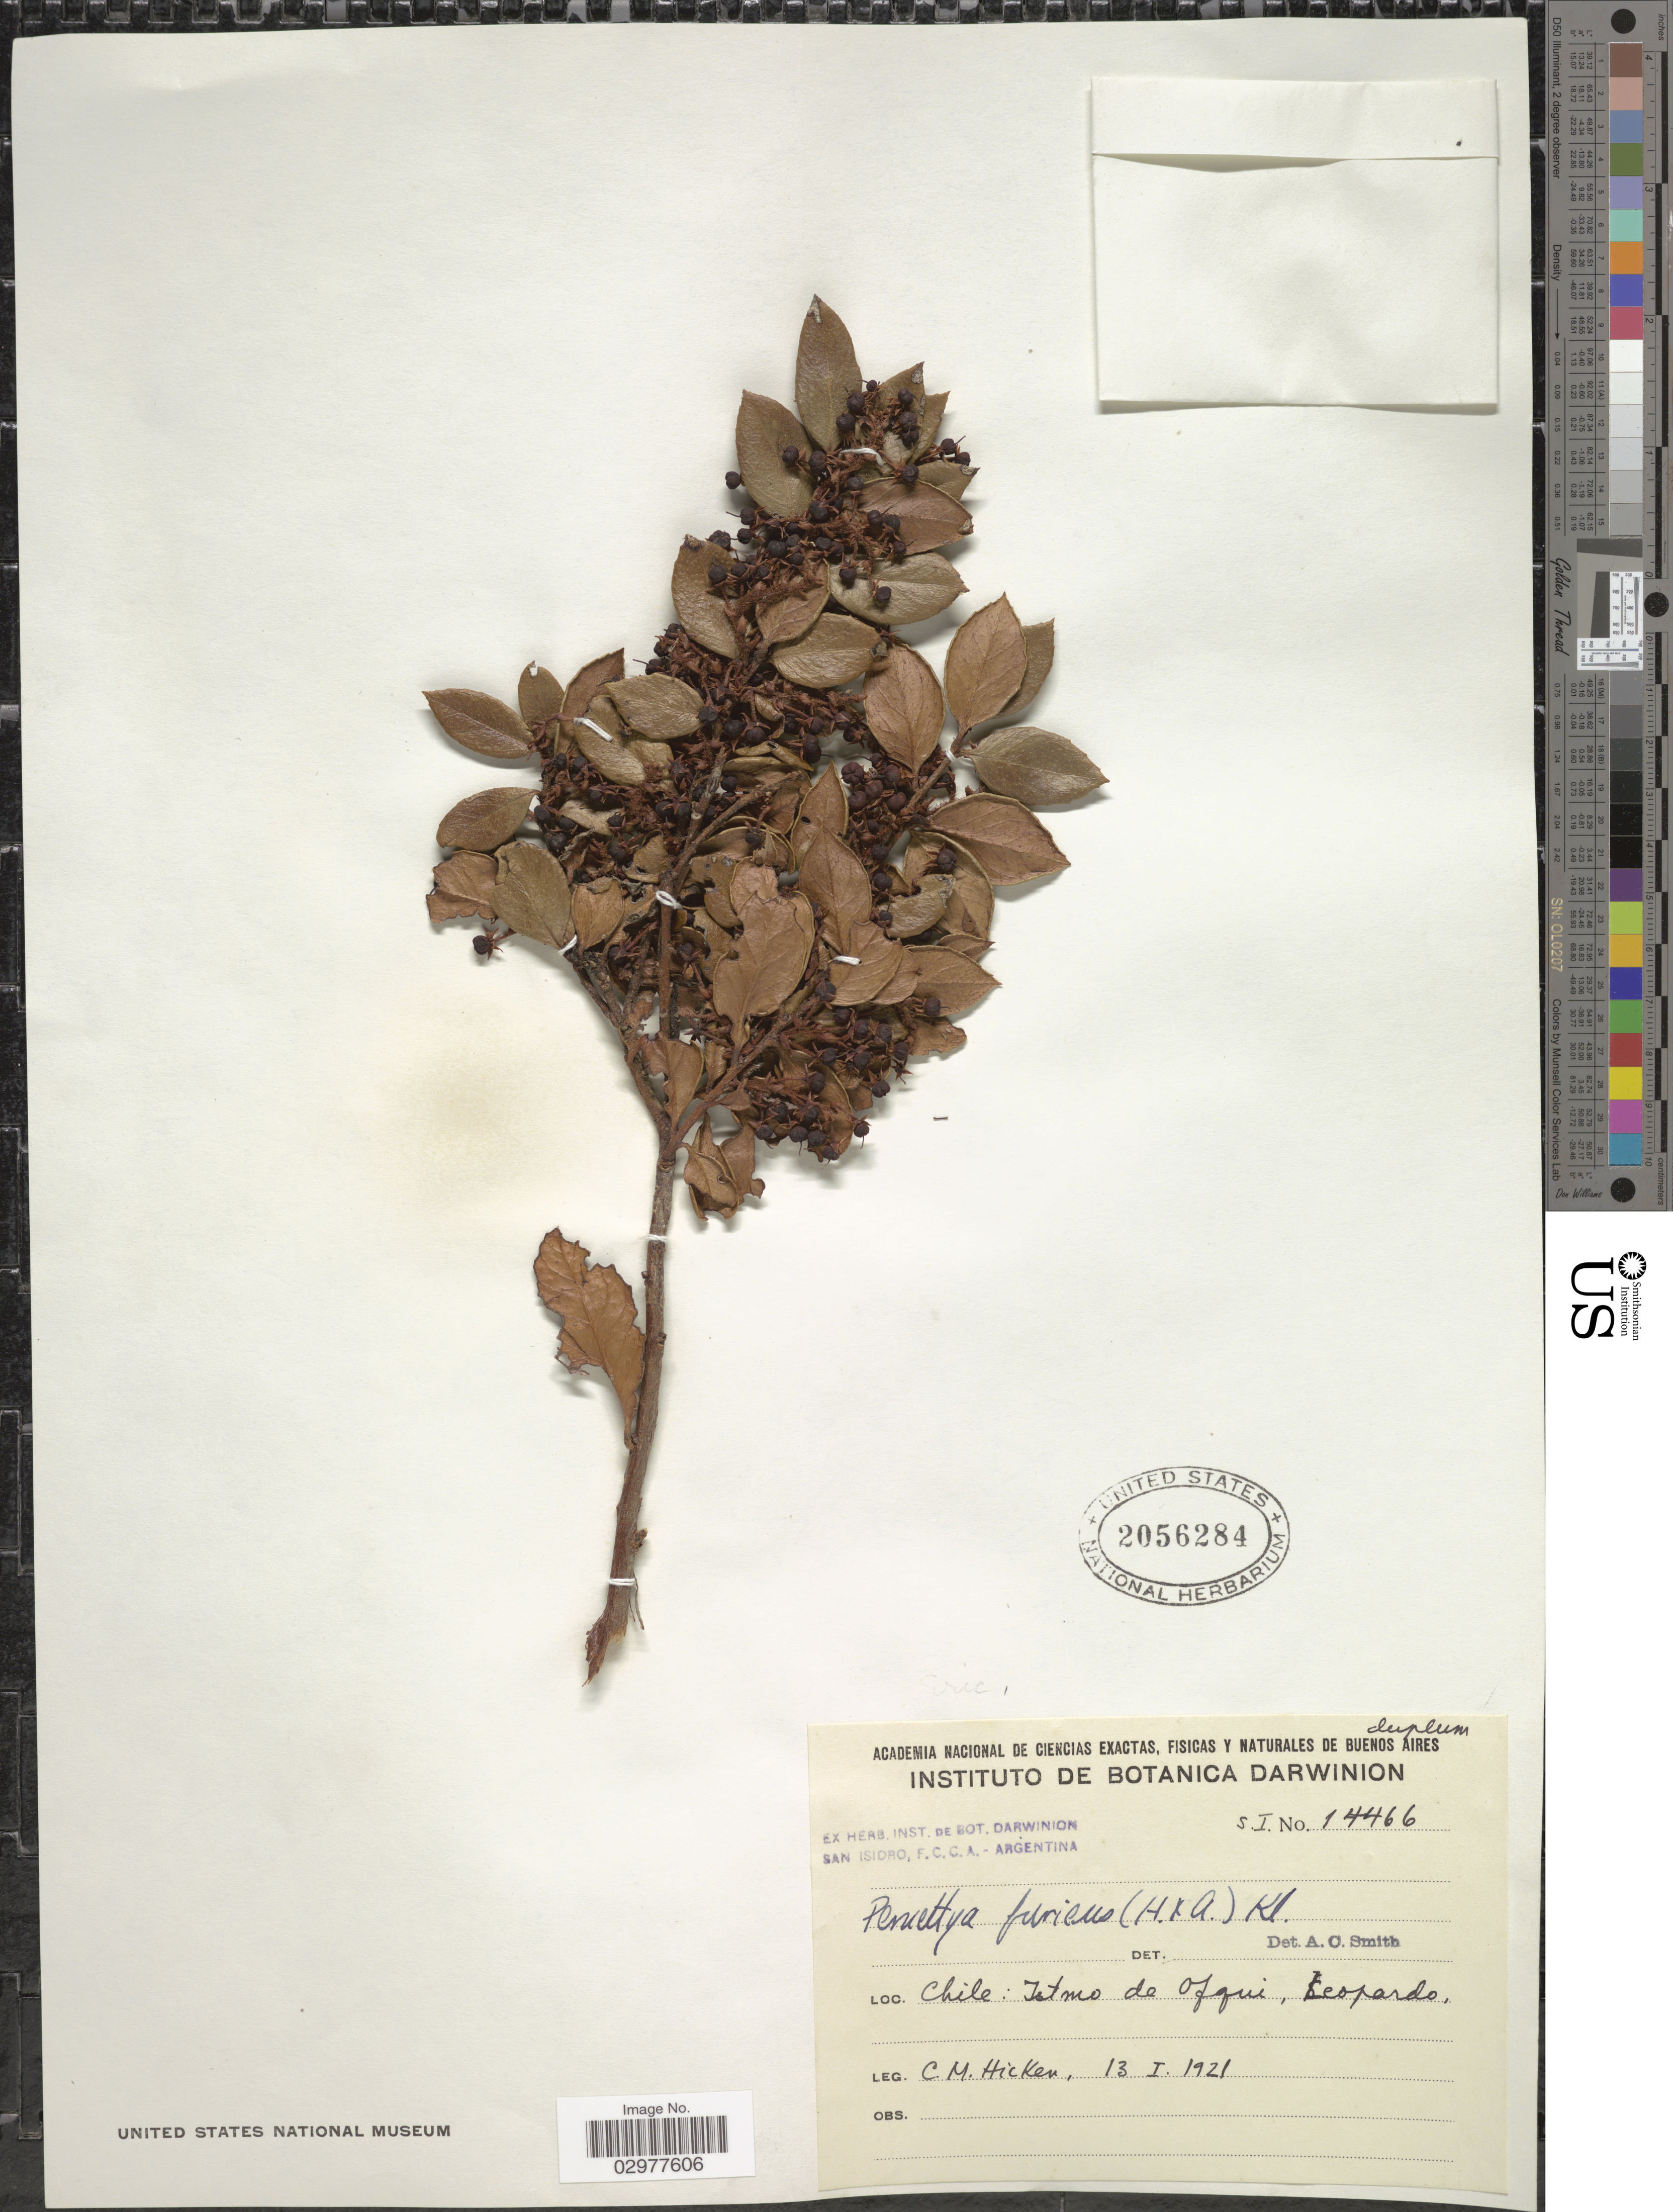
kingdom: Plantae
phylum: Tracheophyta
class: Magnoliopsida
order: Ericales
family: Ericaceae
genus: Pernettya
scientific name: Pernettya furiens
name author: (Hook.) Klotzsch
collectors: C. M. Hicken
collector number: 14466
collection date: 1921-01-13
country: Chile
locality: Istmo de Ofgui. Leopardo.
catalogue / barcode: US 2056284